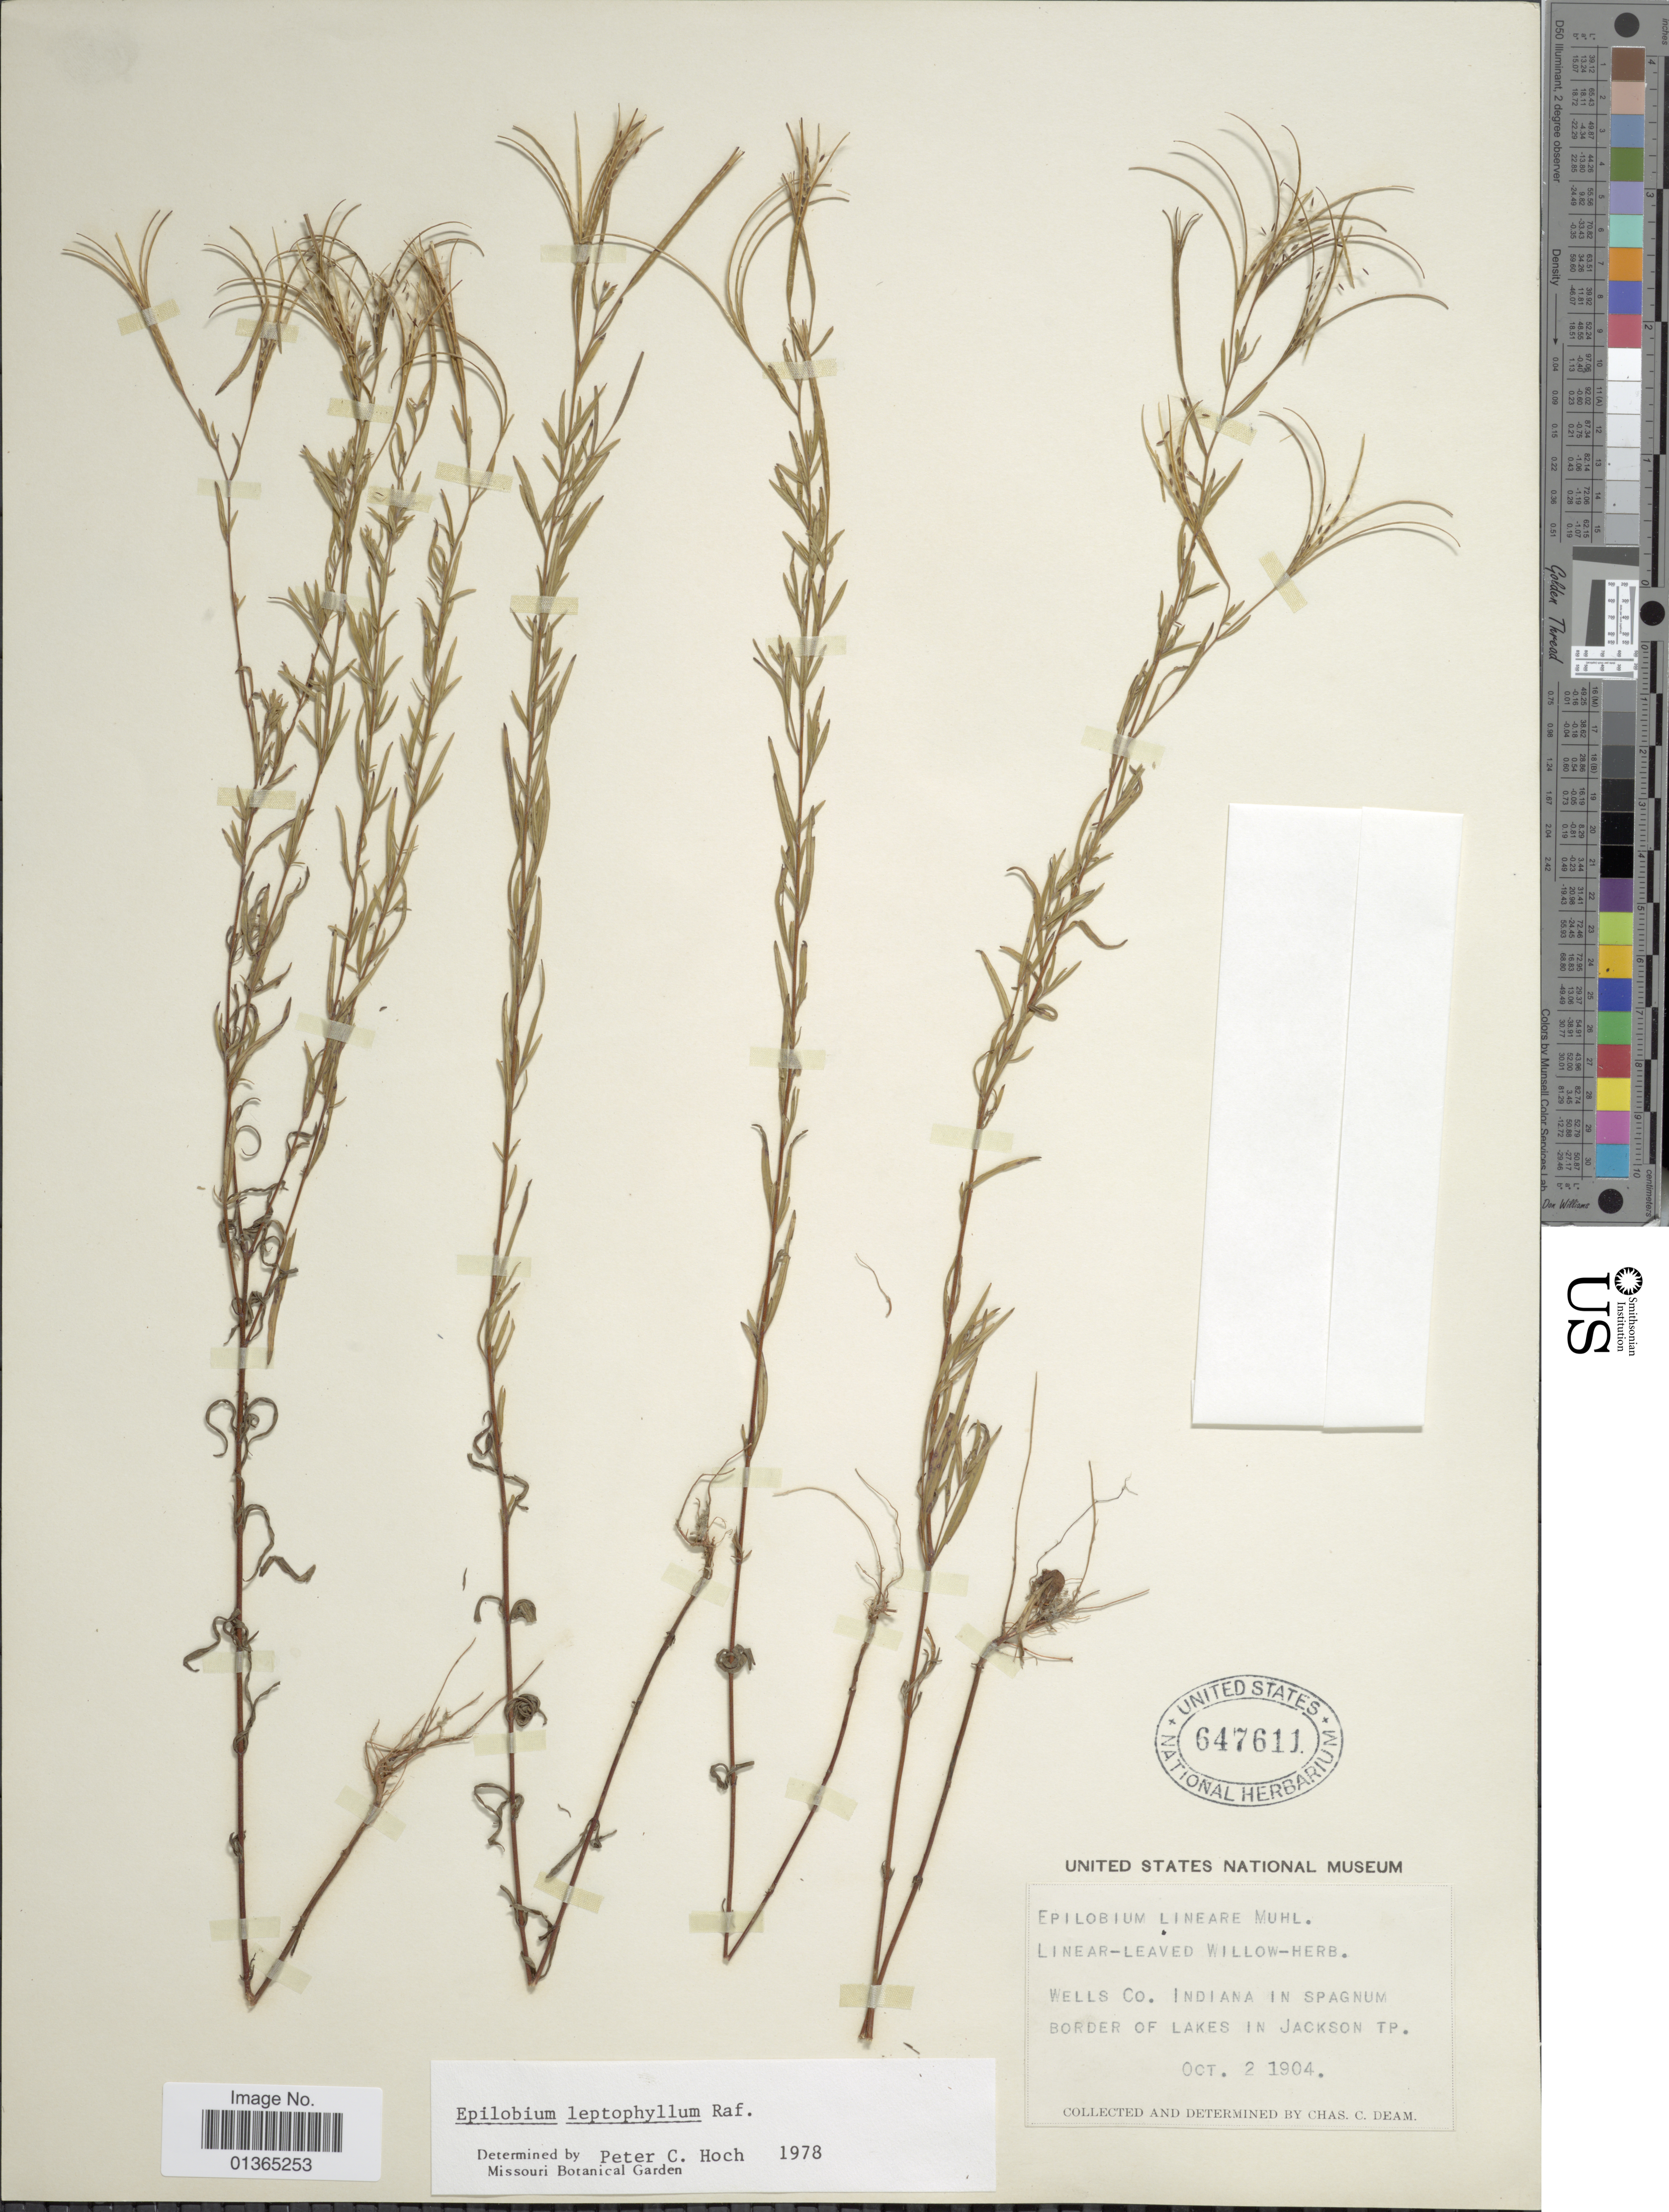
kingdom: Plantae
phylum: Tracheophyta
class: Magnoliopsida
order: Myrtales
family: Onagraceae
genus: Epilobium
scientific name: Epilobium leptophyllum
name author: Raf.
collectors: C. C. Deam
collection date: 1904-10-02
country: United States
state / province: Indiana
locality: Wells Co. Border of Lakes in Jackson Tp.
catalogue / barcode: US 647611